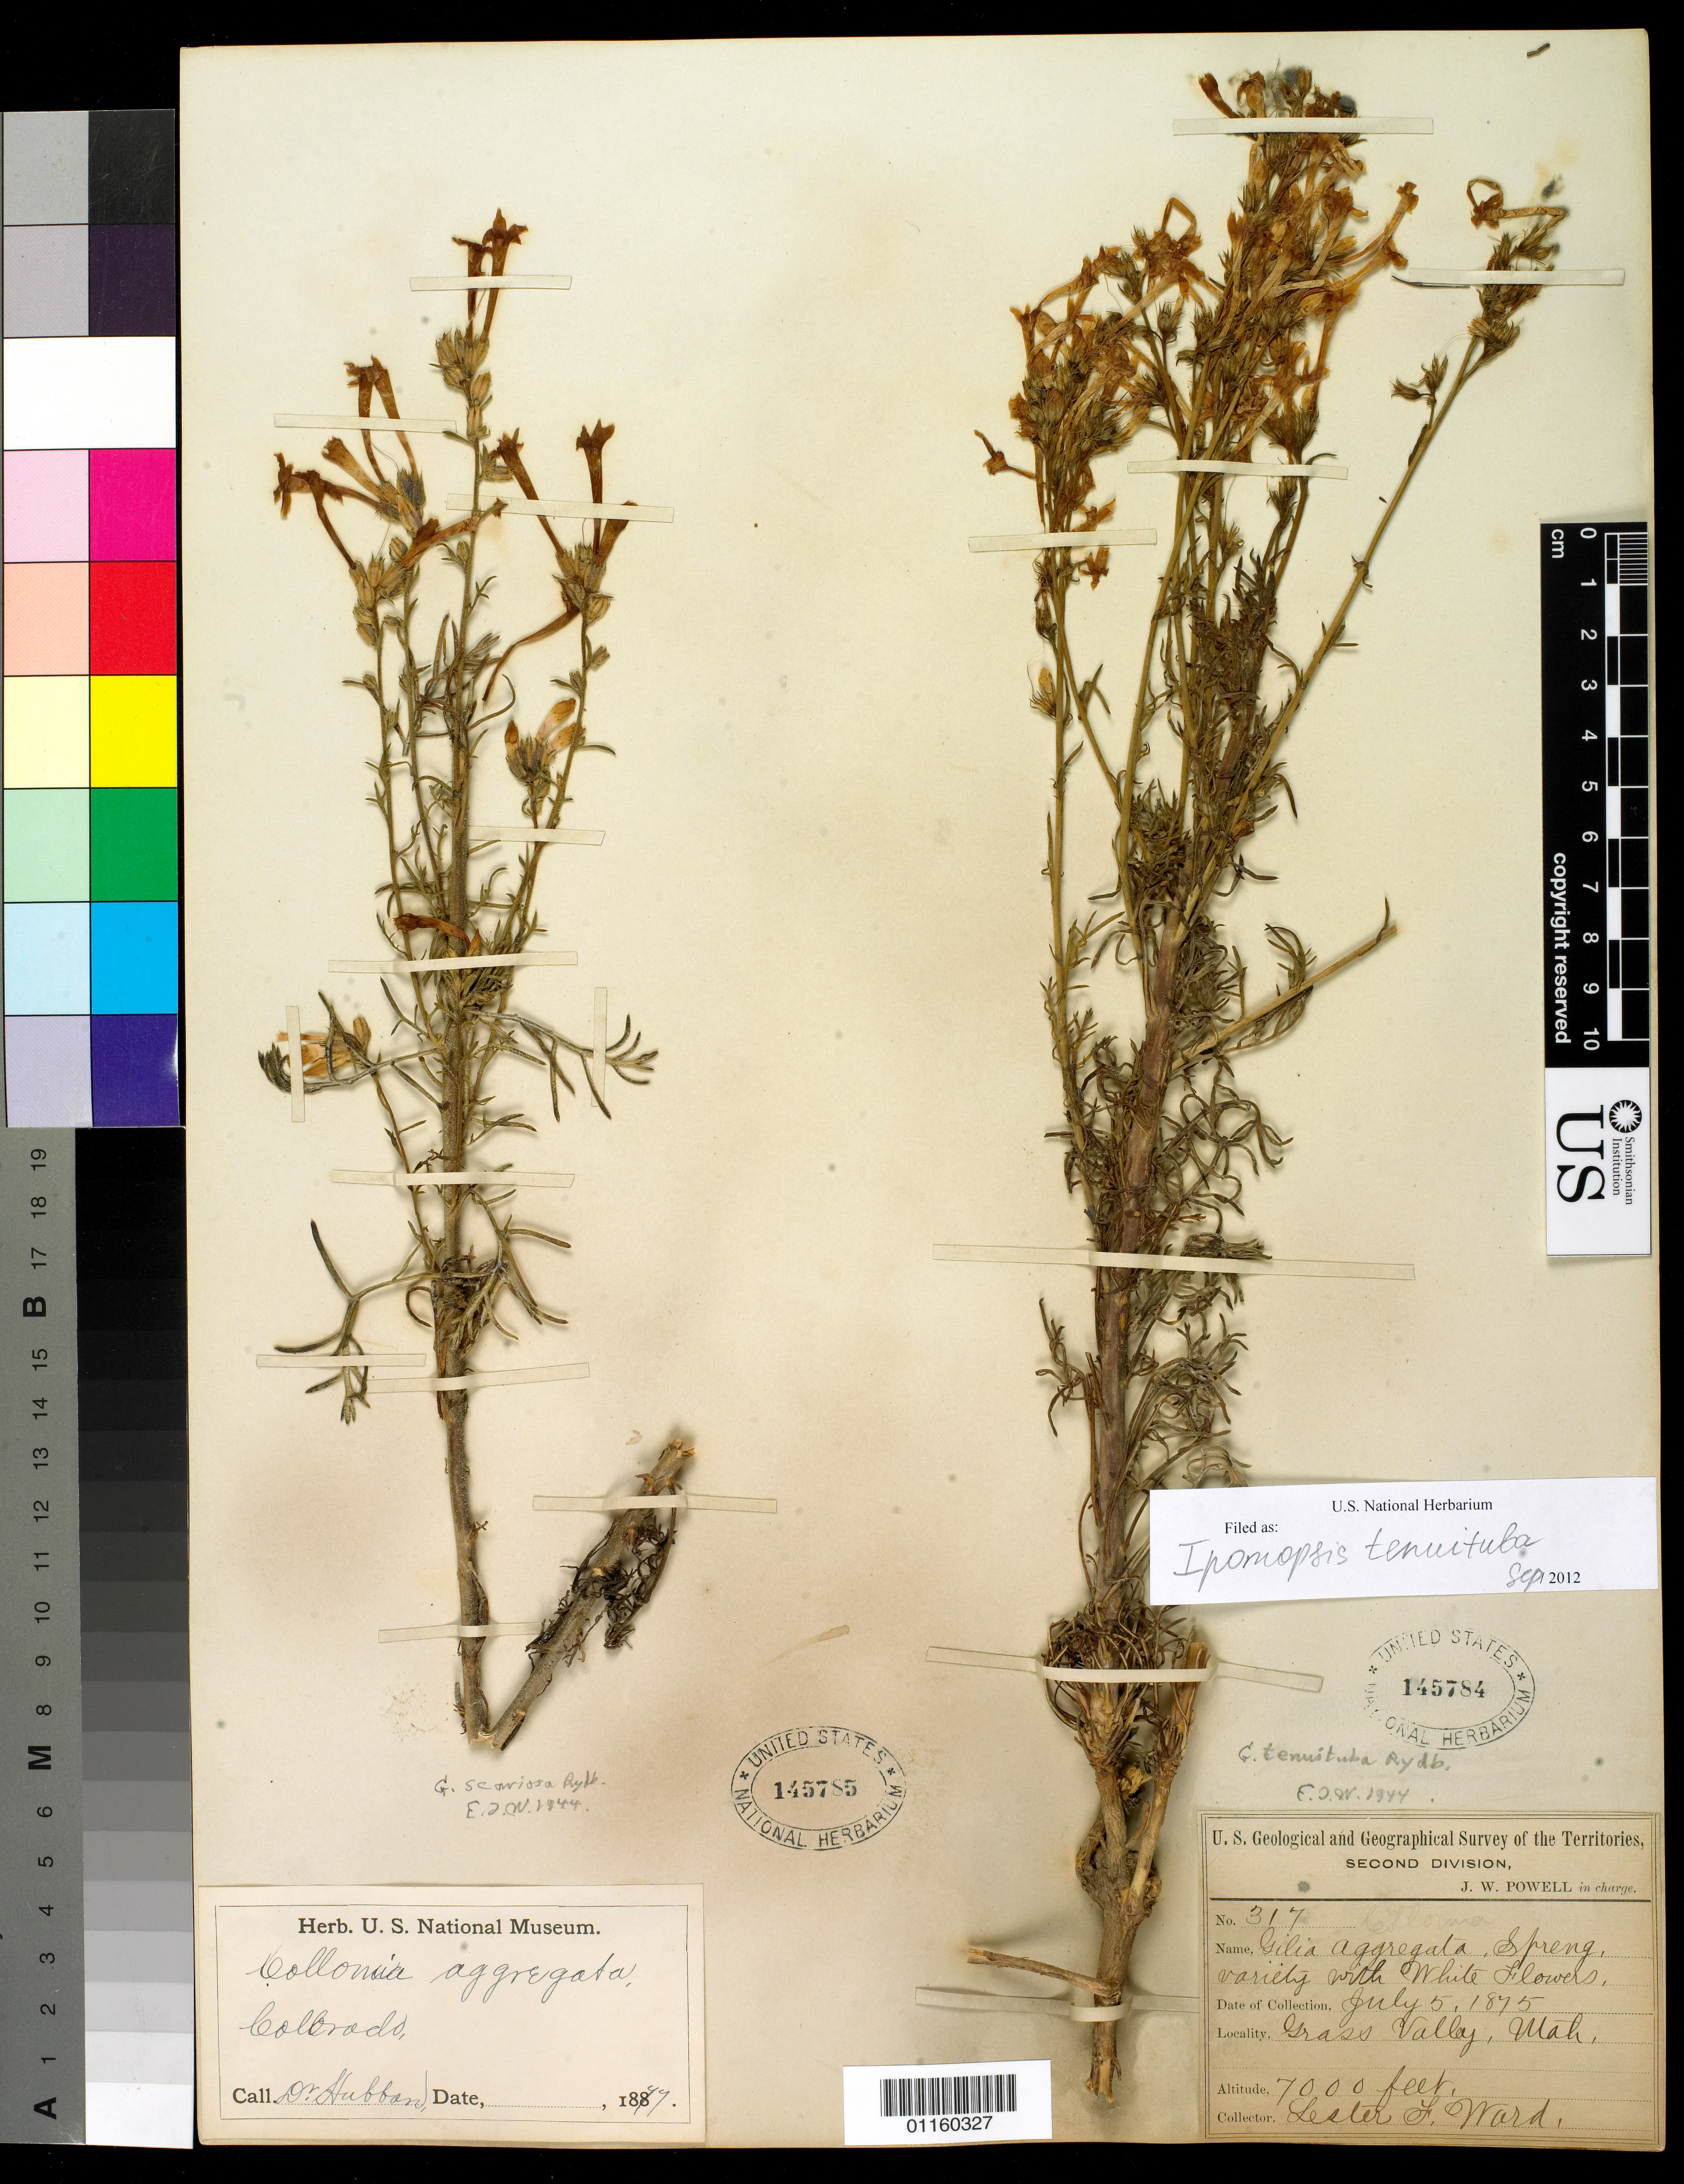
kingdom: Plantae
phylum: Tracheophyta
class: Magnoliopsida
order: Ericales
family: Polemoniaceae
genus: Ipomopsis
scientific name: Ipomopsis tenuituba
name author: (Rydb.) V.E. Grant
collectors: L. F. Ward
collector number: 317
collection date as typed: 5 Jul 1875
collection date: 1875-07-05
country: United States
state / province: Utah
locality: Grass Valley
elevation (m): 2134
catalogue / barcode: US 145785